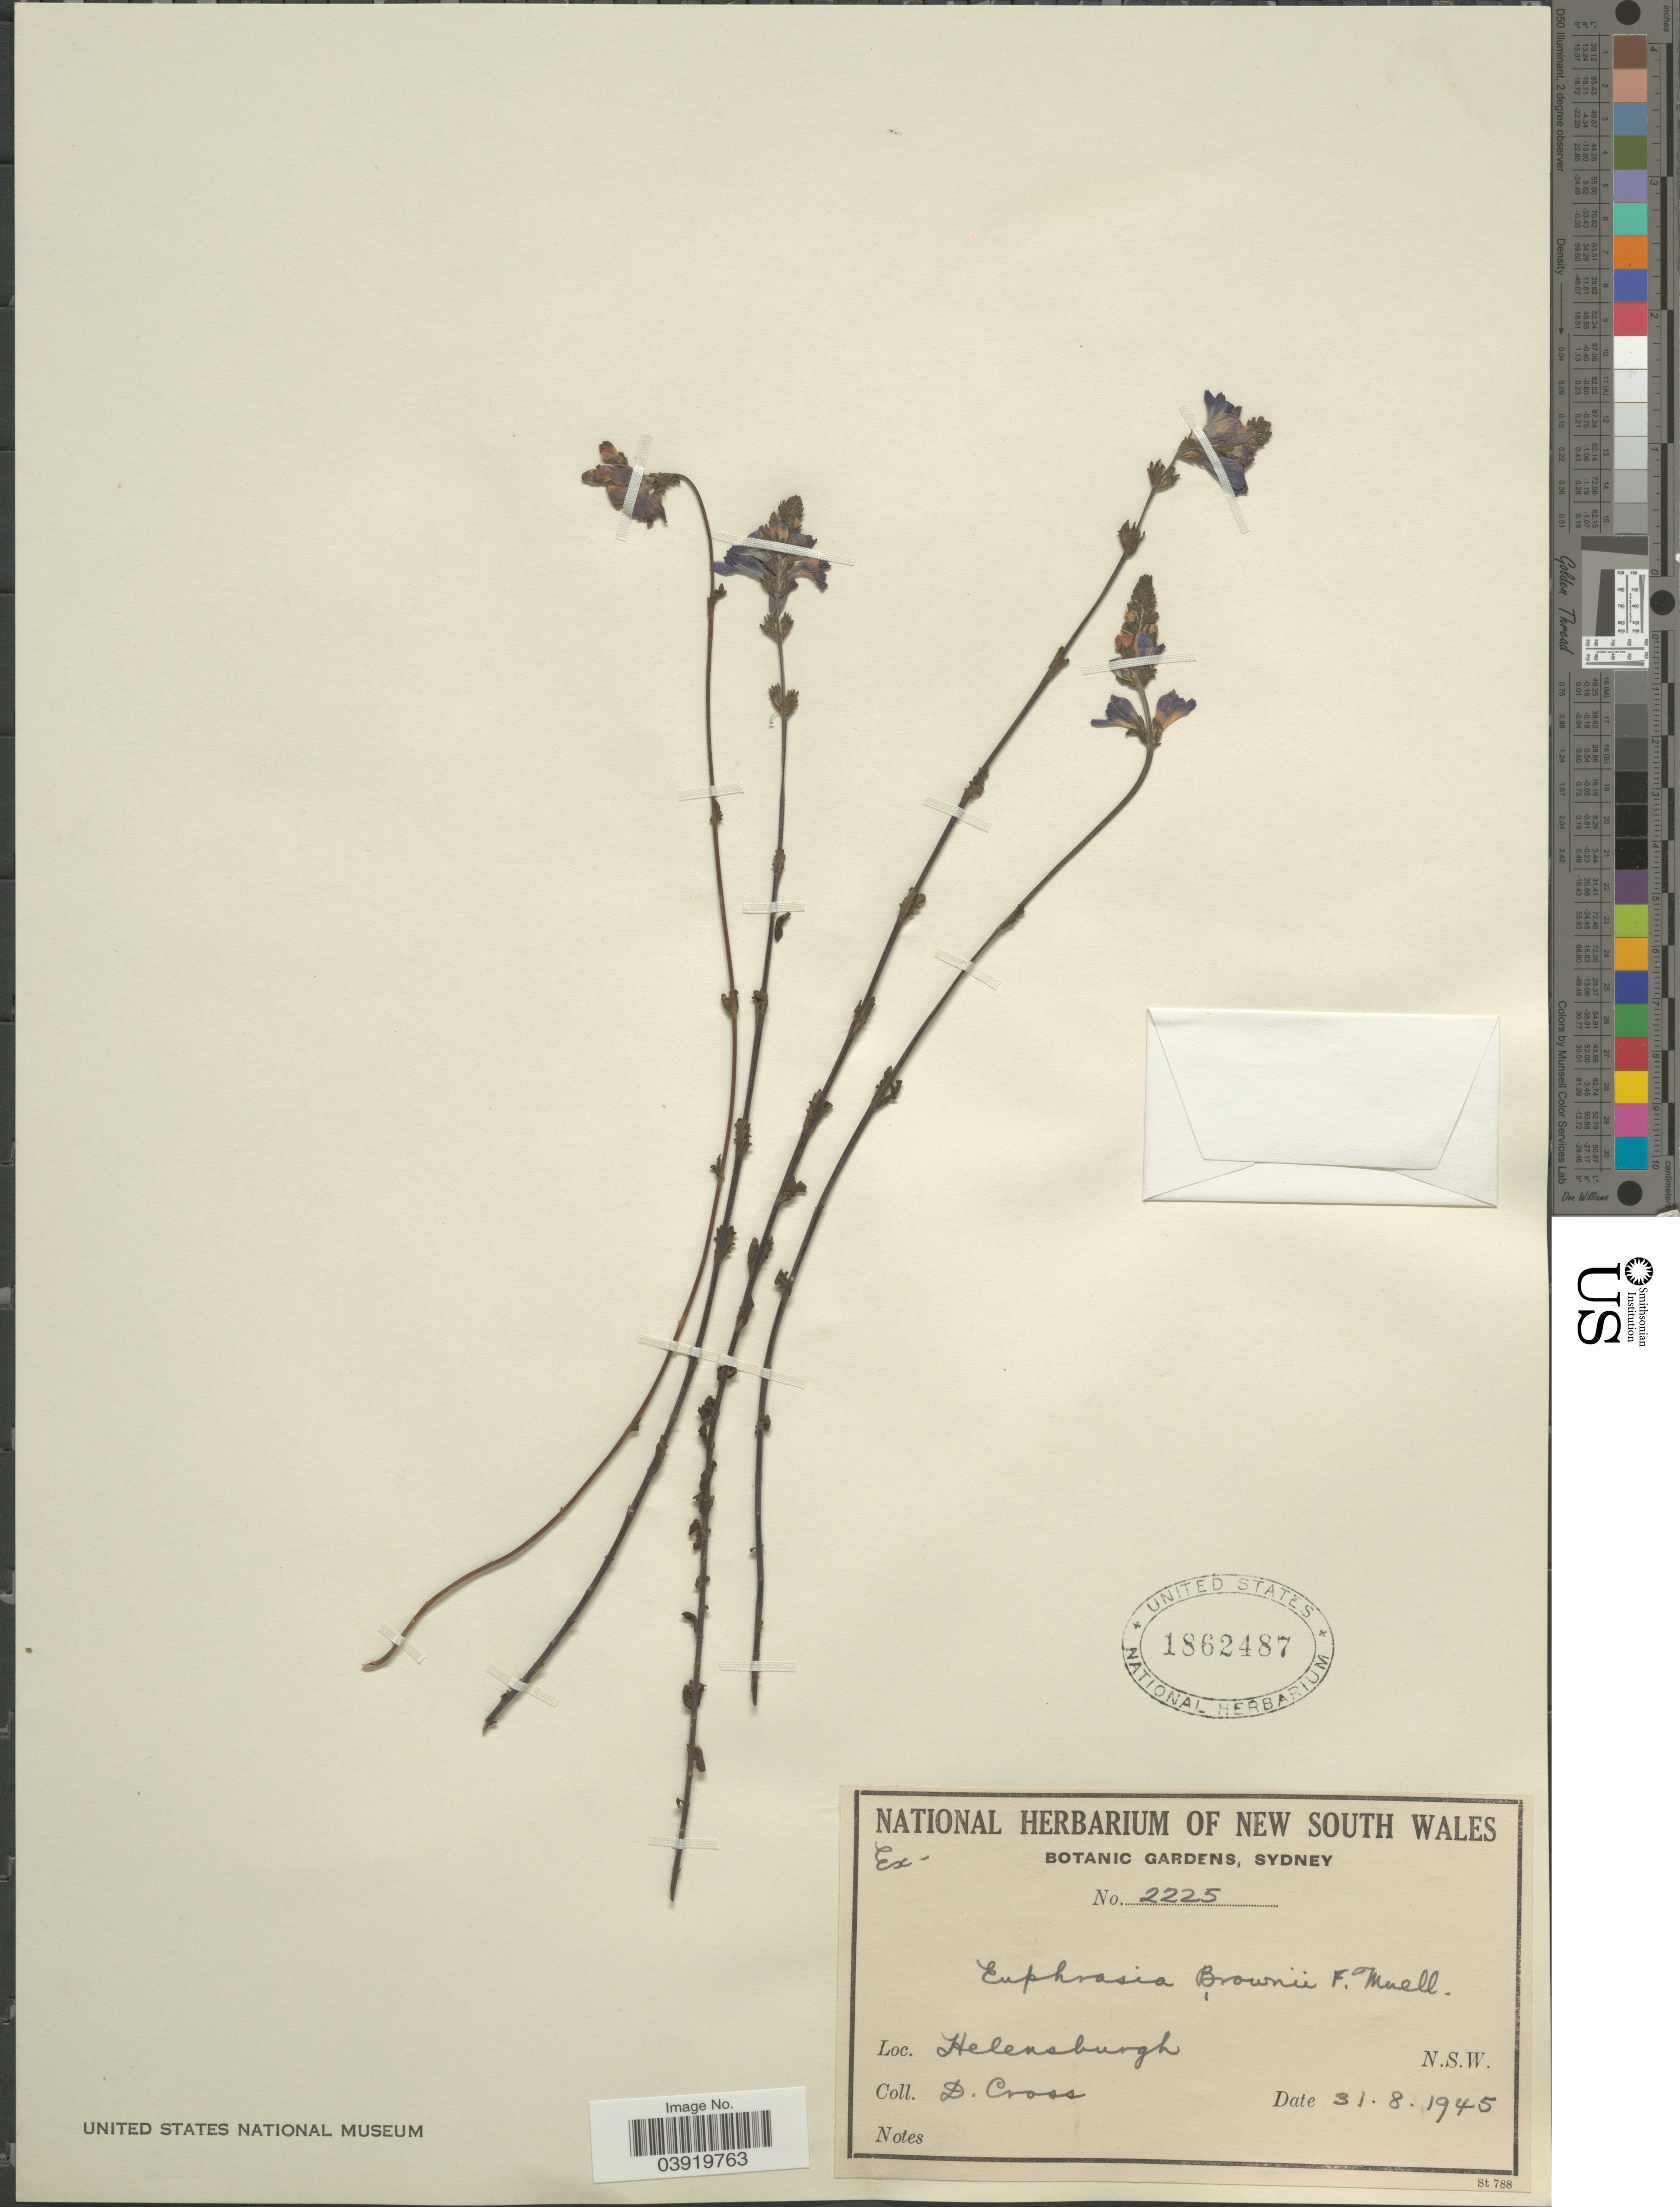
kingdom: Plantae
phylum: Tracheophyta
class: Magnoliopsida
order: Lamiales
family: Orobanchaceae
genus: Euphrasia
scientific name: Euphrasia brownii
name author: F. Muell.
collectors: D. Cross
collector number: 2225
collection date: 1945-08-31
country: Australia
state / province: New South Wales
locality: Helensburgh.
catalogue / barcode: US 1862487